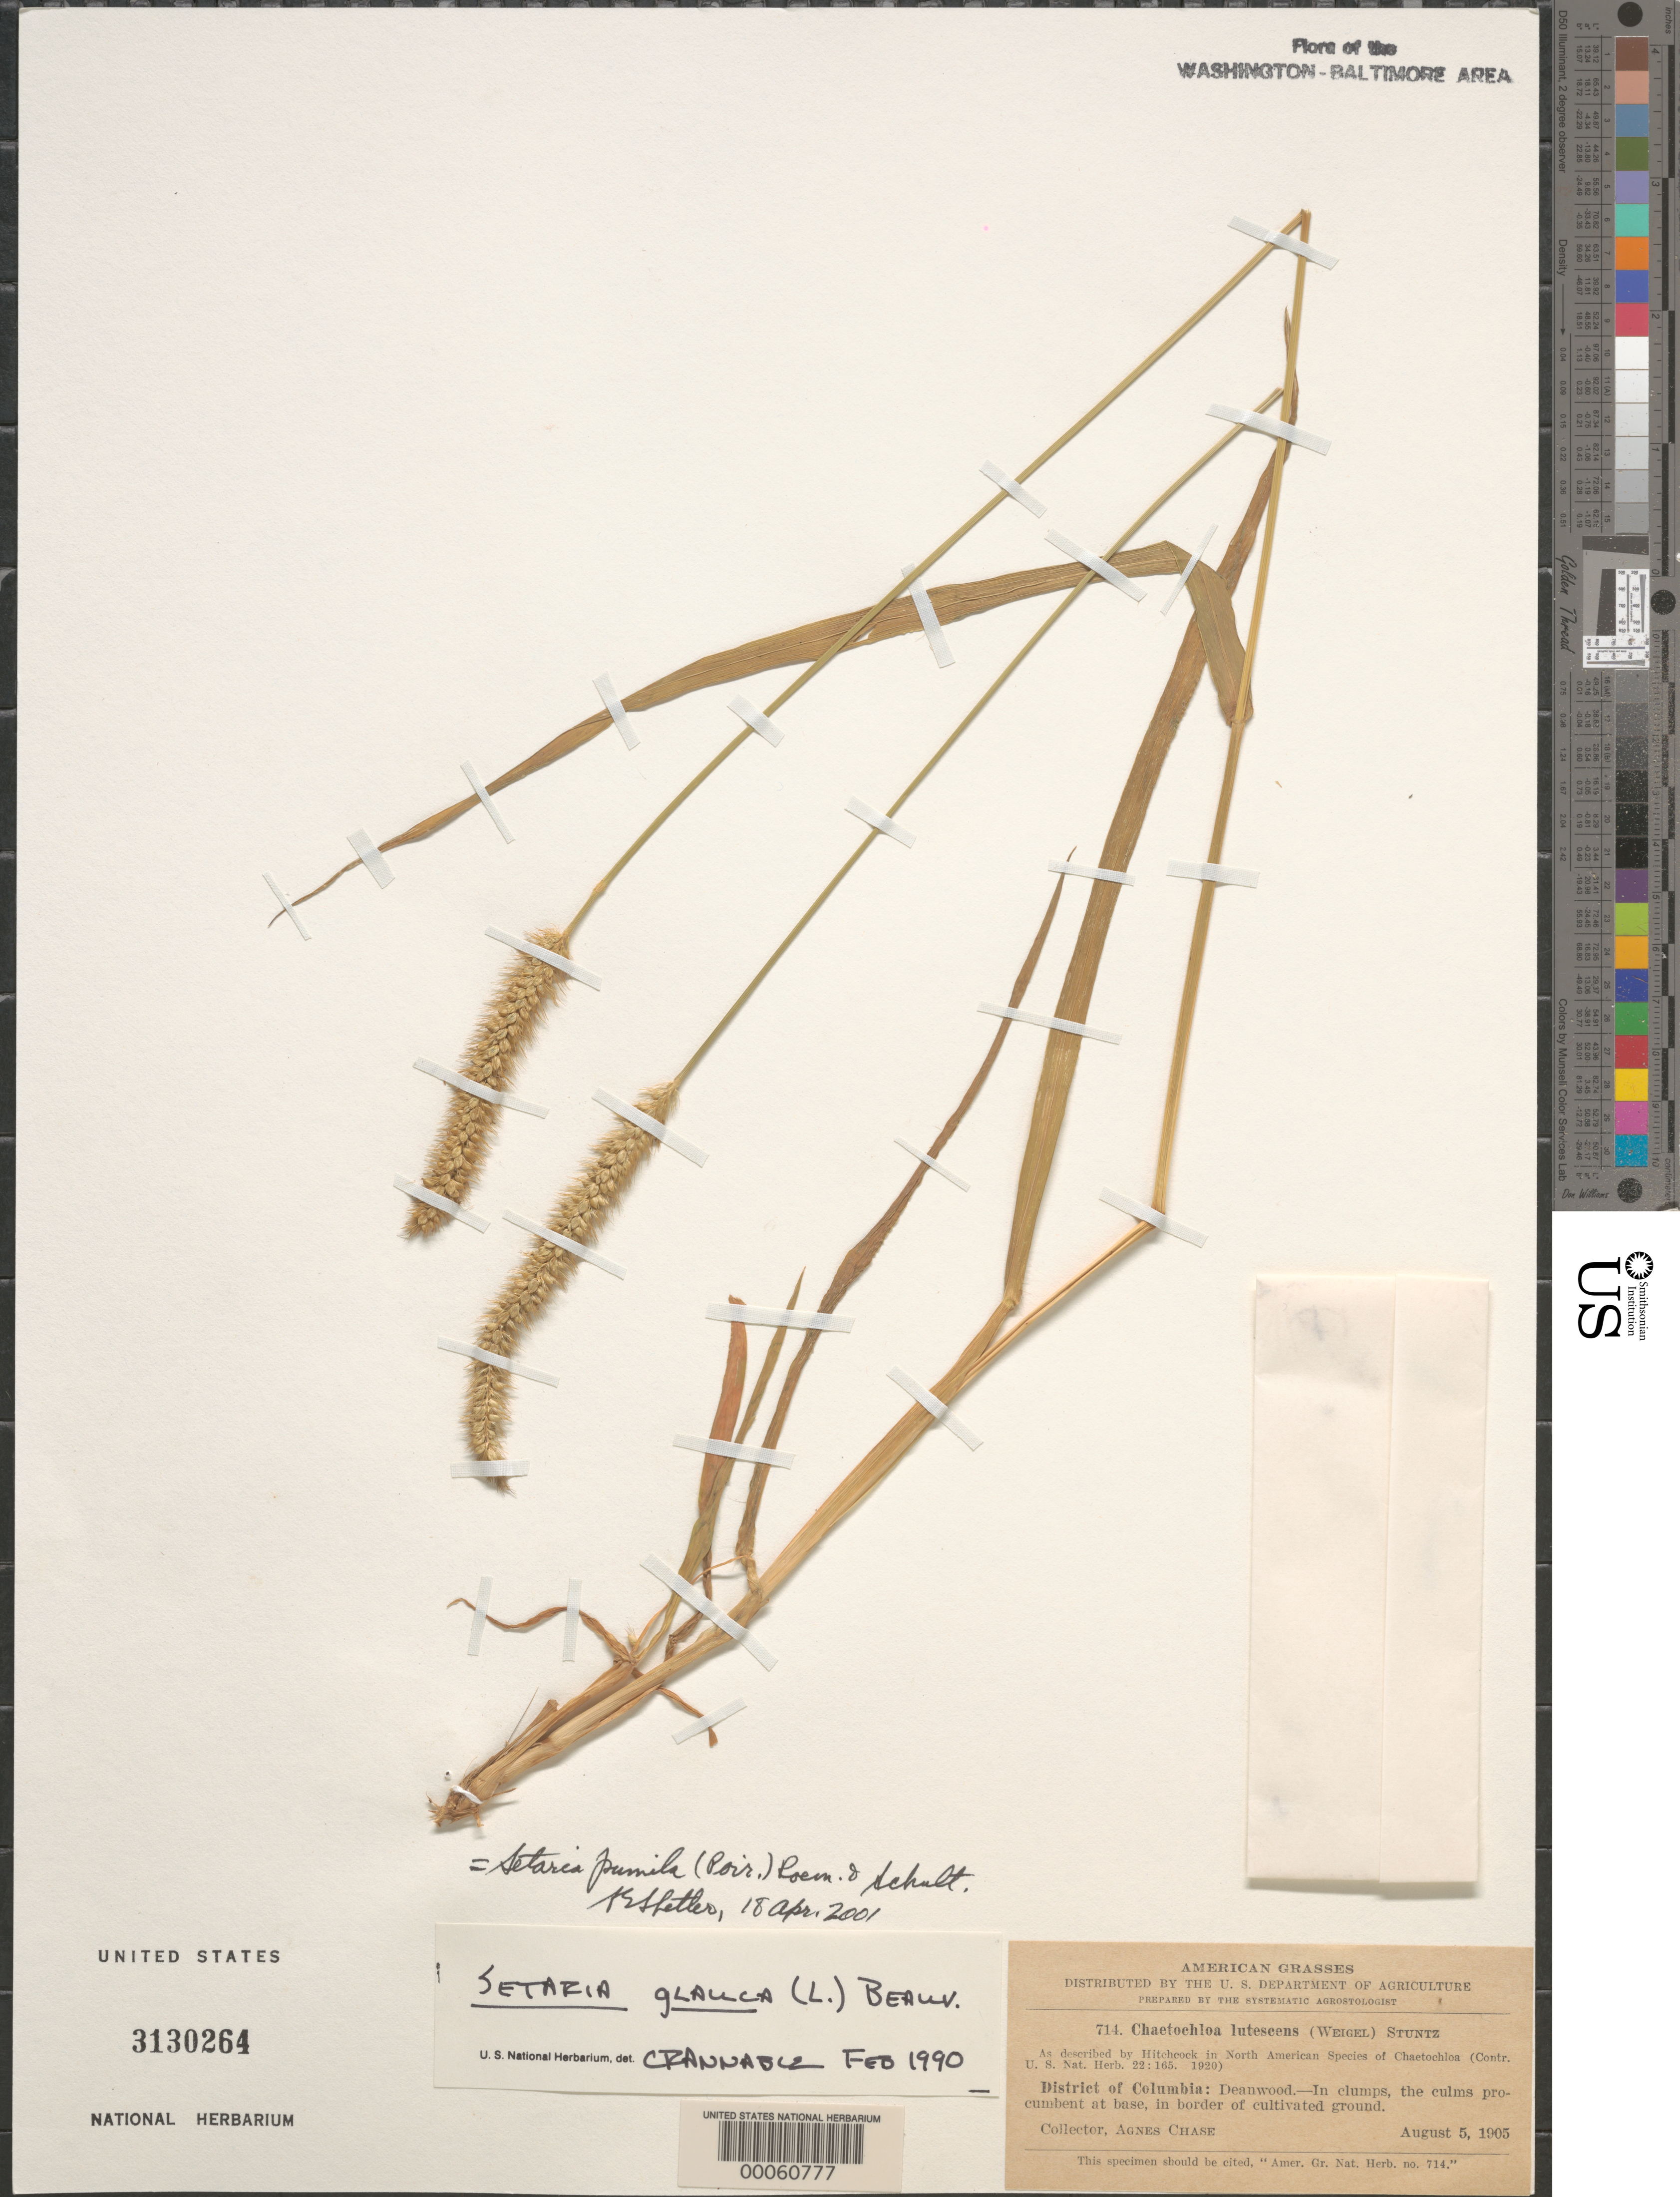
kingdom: Plantae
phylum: Tracheophyta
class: Liliopsida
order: Poales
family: Poaceae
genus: Setaria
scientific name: Setaria pumila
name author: (Poir.) Roem. & Schult.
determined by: Shetler, Stanwyn G., (US), NMNH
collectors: A. Chase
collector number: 714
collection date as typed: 05 Aug 1905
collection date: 1905-08-05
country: United States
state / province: District of Columbia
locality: Deanwood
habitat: In clumps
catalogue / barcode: US 3130264